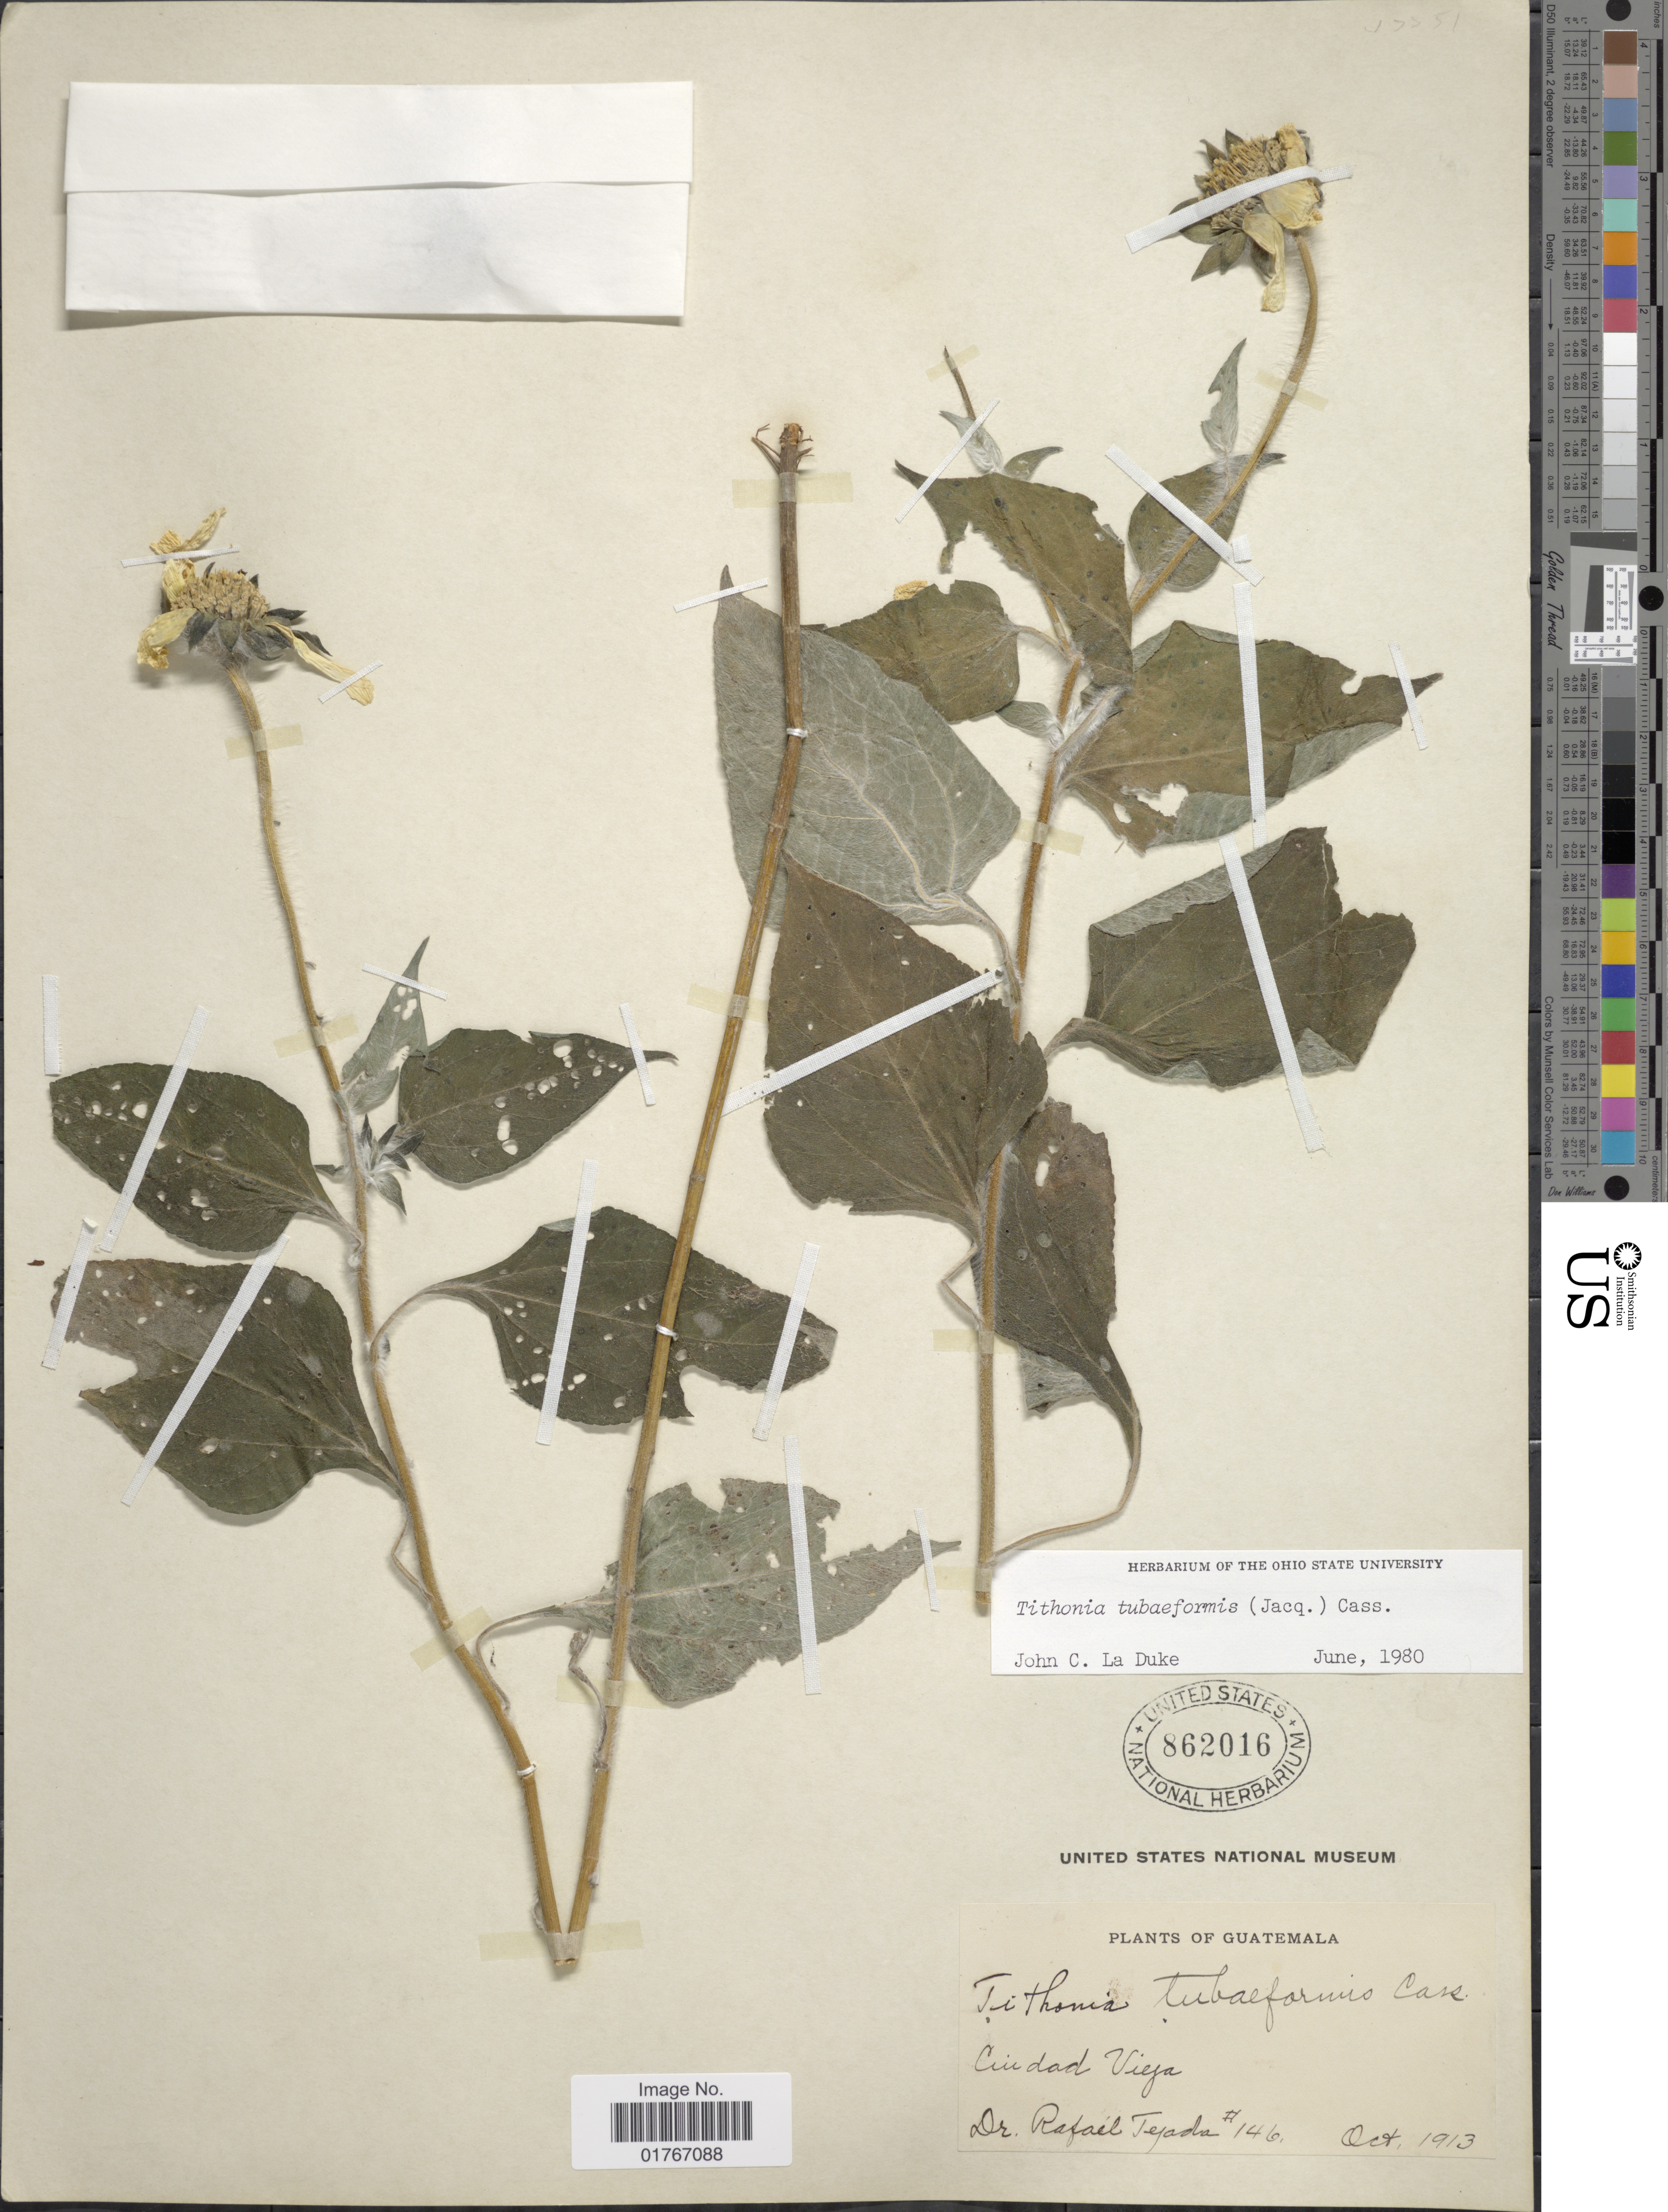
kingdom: Plantae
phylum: Tracheophyta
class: Magnoliopsida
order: Asterales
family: Asteraceae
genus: Tithonia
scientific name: Tithonia tubaeformis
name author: (Jacq.) Cass.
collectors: R. Tejada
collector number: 146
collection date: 1913-10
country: Guatemala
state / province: Guatemala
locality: Ciudad Vieja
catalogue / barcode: US 862016